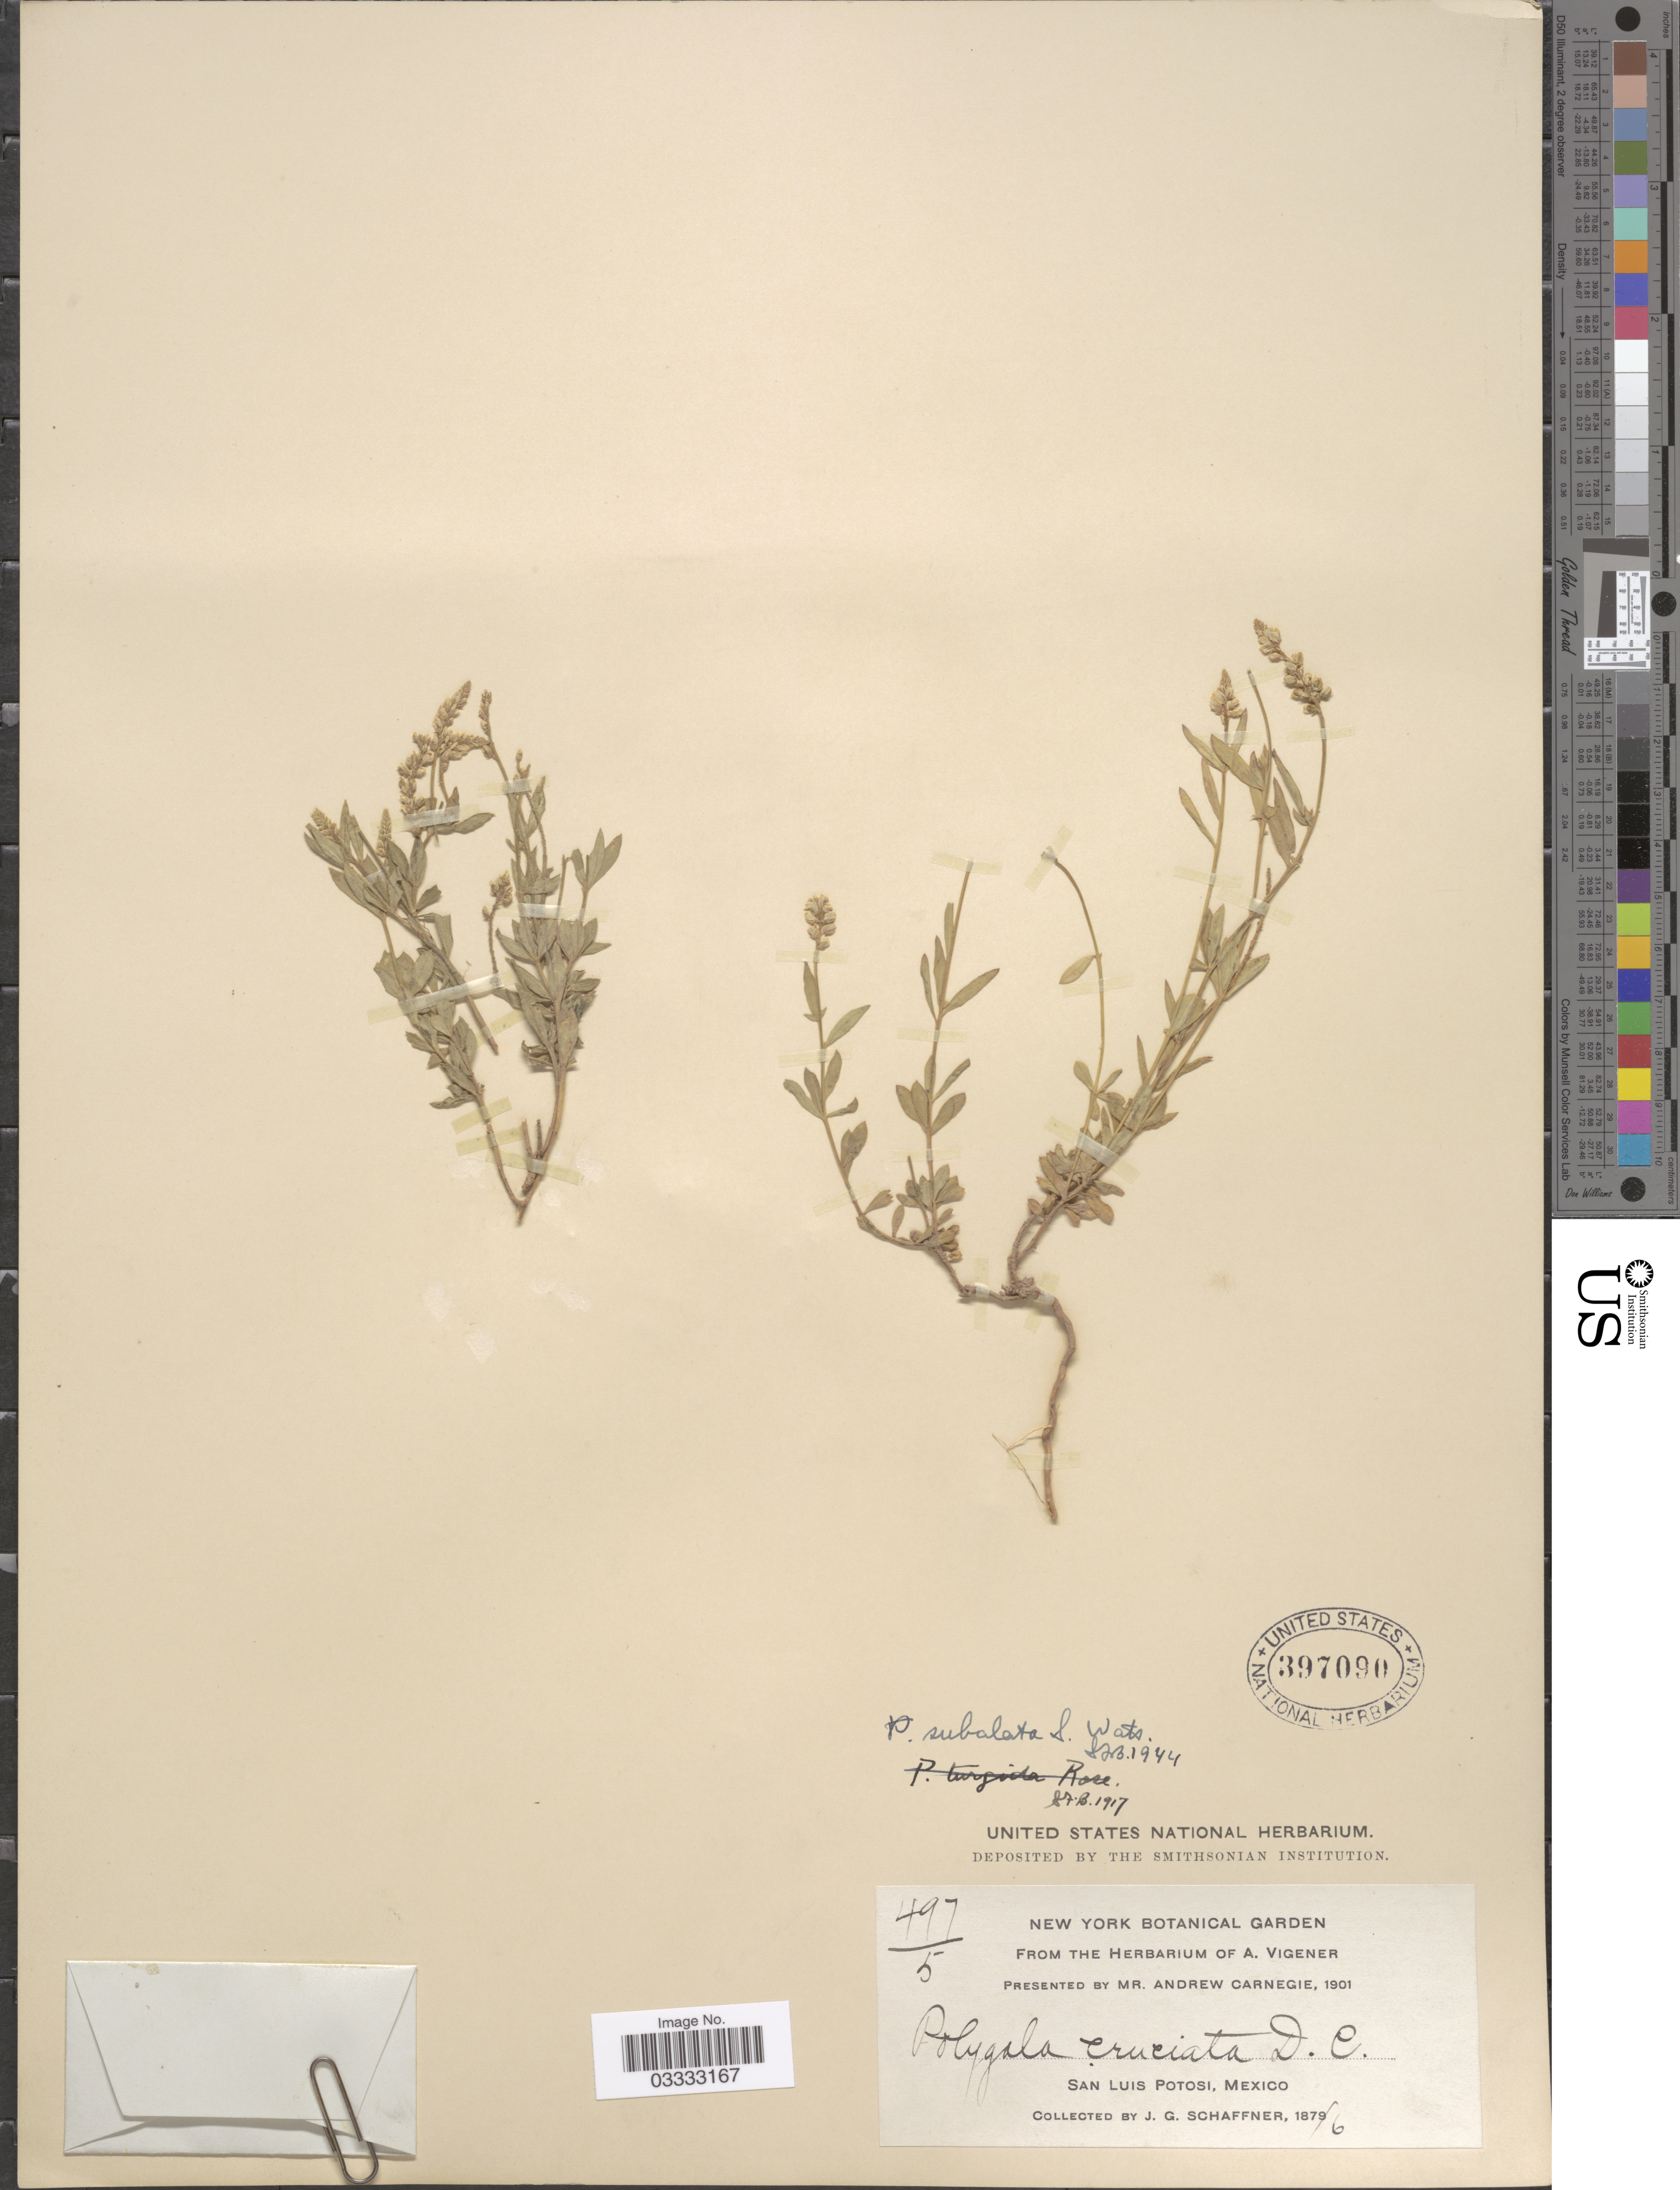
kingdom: Plantae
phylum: Tracheophyta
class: Magnoliopsida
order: Fabales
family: Polygalaceae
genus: Polygala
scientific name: Polygala subalata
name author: S. Watson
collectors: J. G. Schaffner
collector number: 497/5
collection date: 1876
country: Mexico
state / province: San Luis Potosí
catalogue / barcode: US 397090